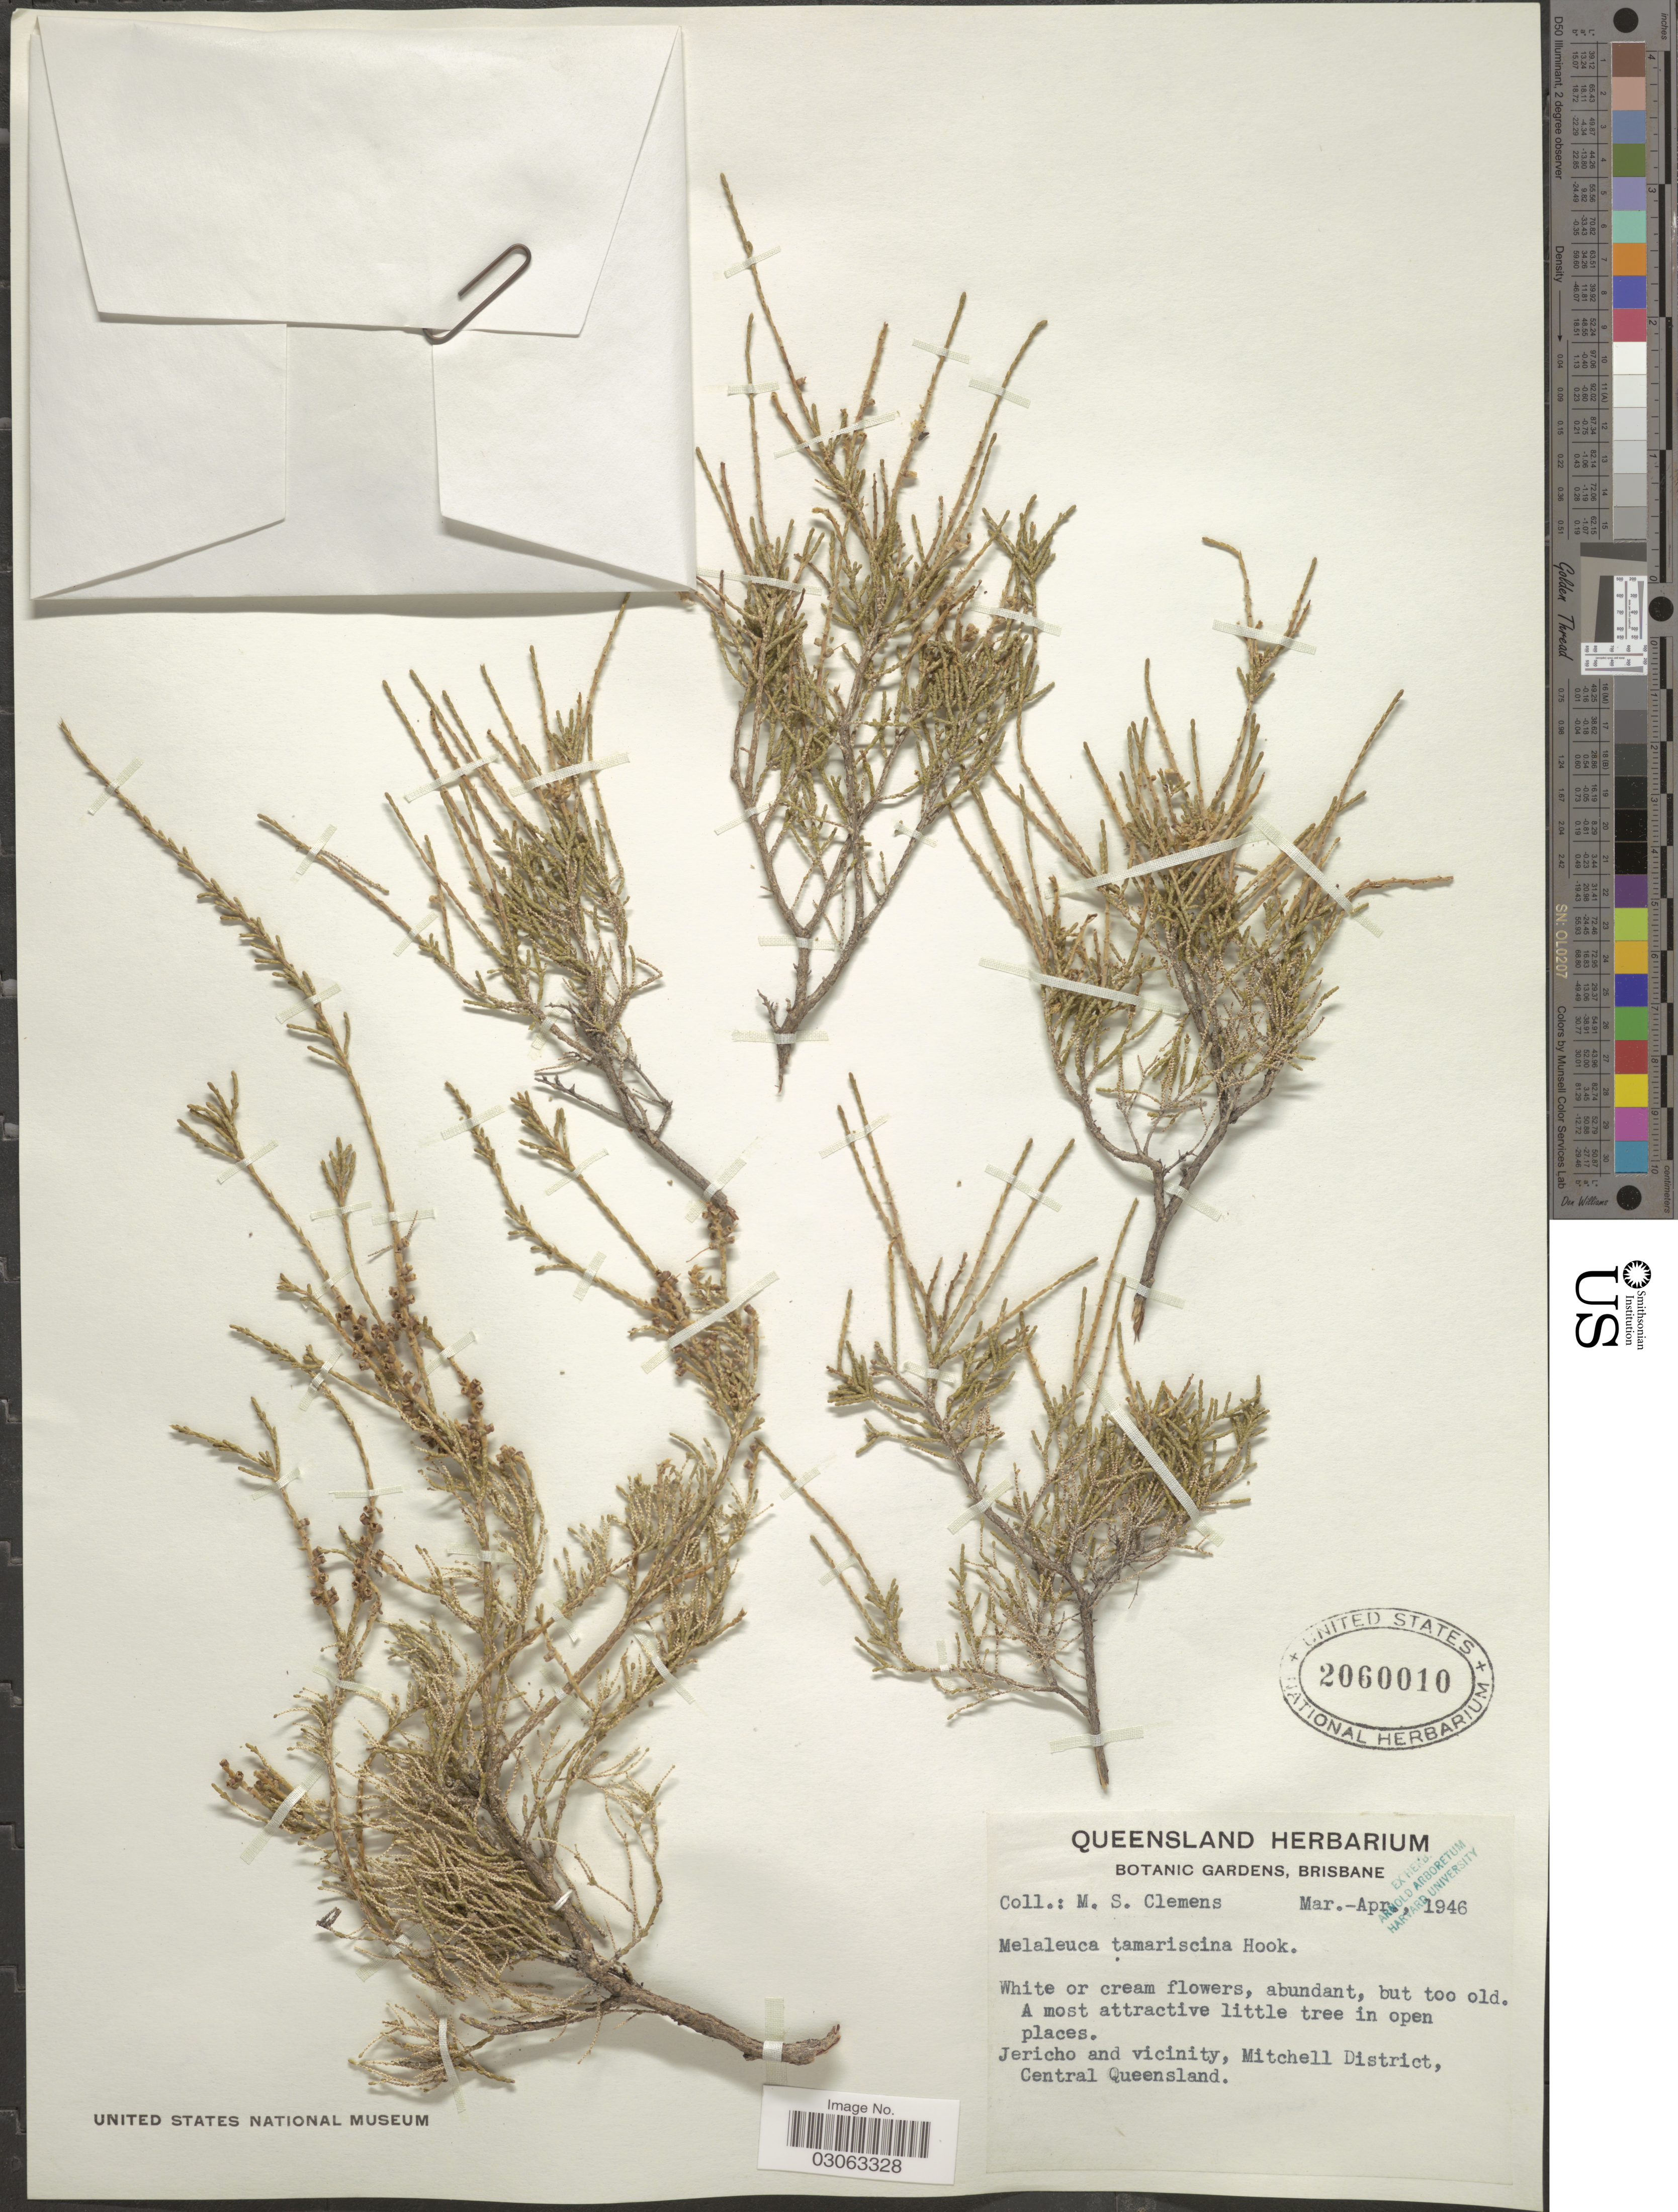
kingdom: Plantae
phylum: Tracheophyta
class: Magnoliopsida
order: Myrtales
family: Myrtaceae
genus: Melaleuca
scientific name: Melaleuca tamariscina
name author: Hook.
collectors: M. S. Clemens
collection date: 1946-03/1946-04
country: Australia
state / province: Queensland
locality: Jericho and vicinity, Mitchell District, Central Queensland.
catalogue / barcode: US 2060010